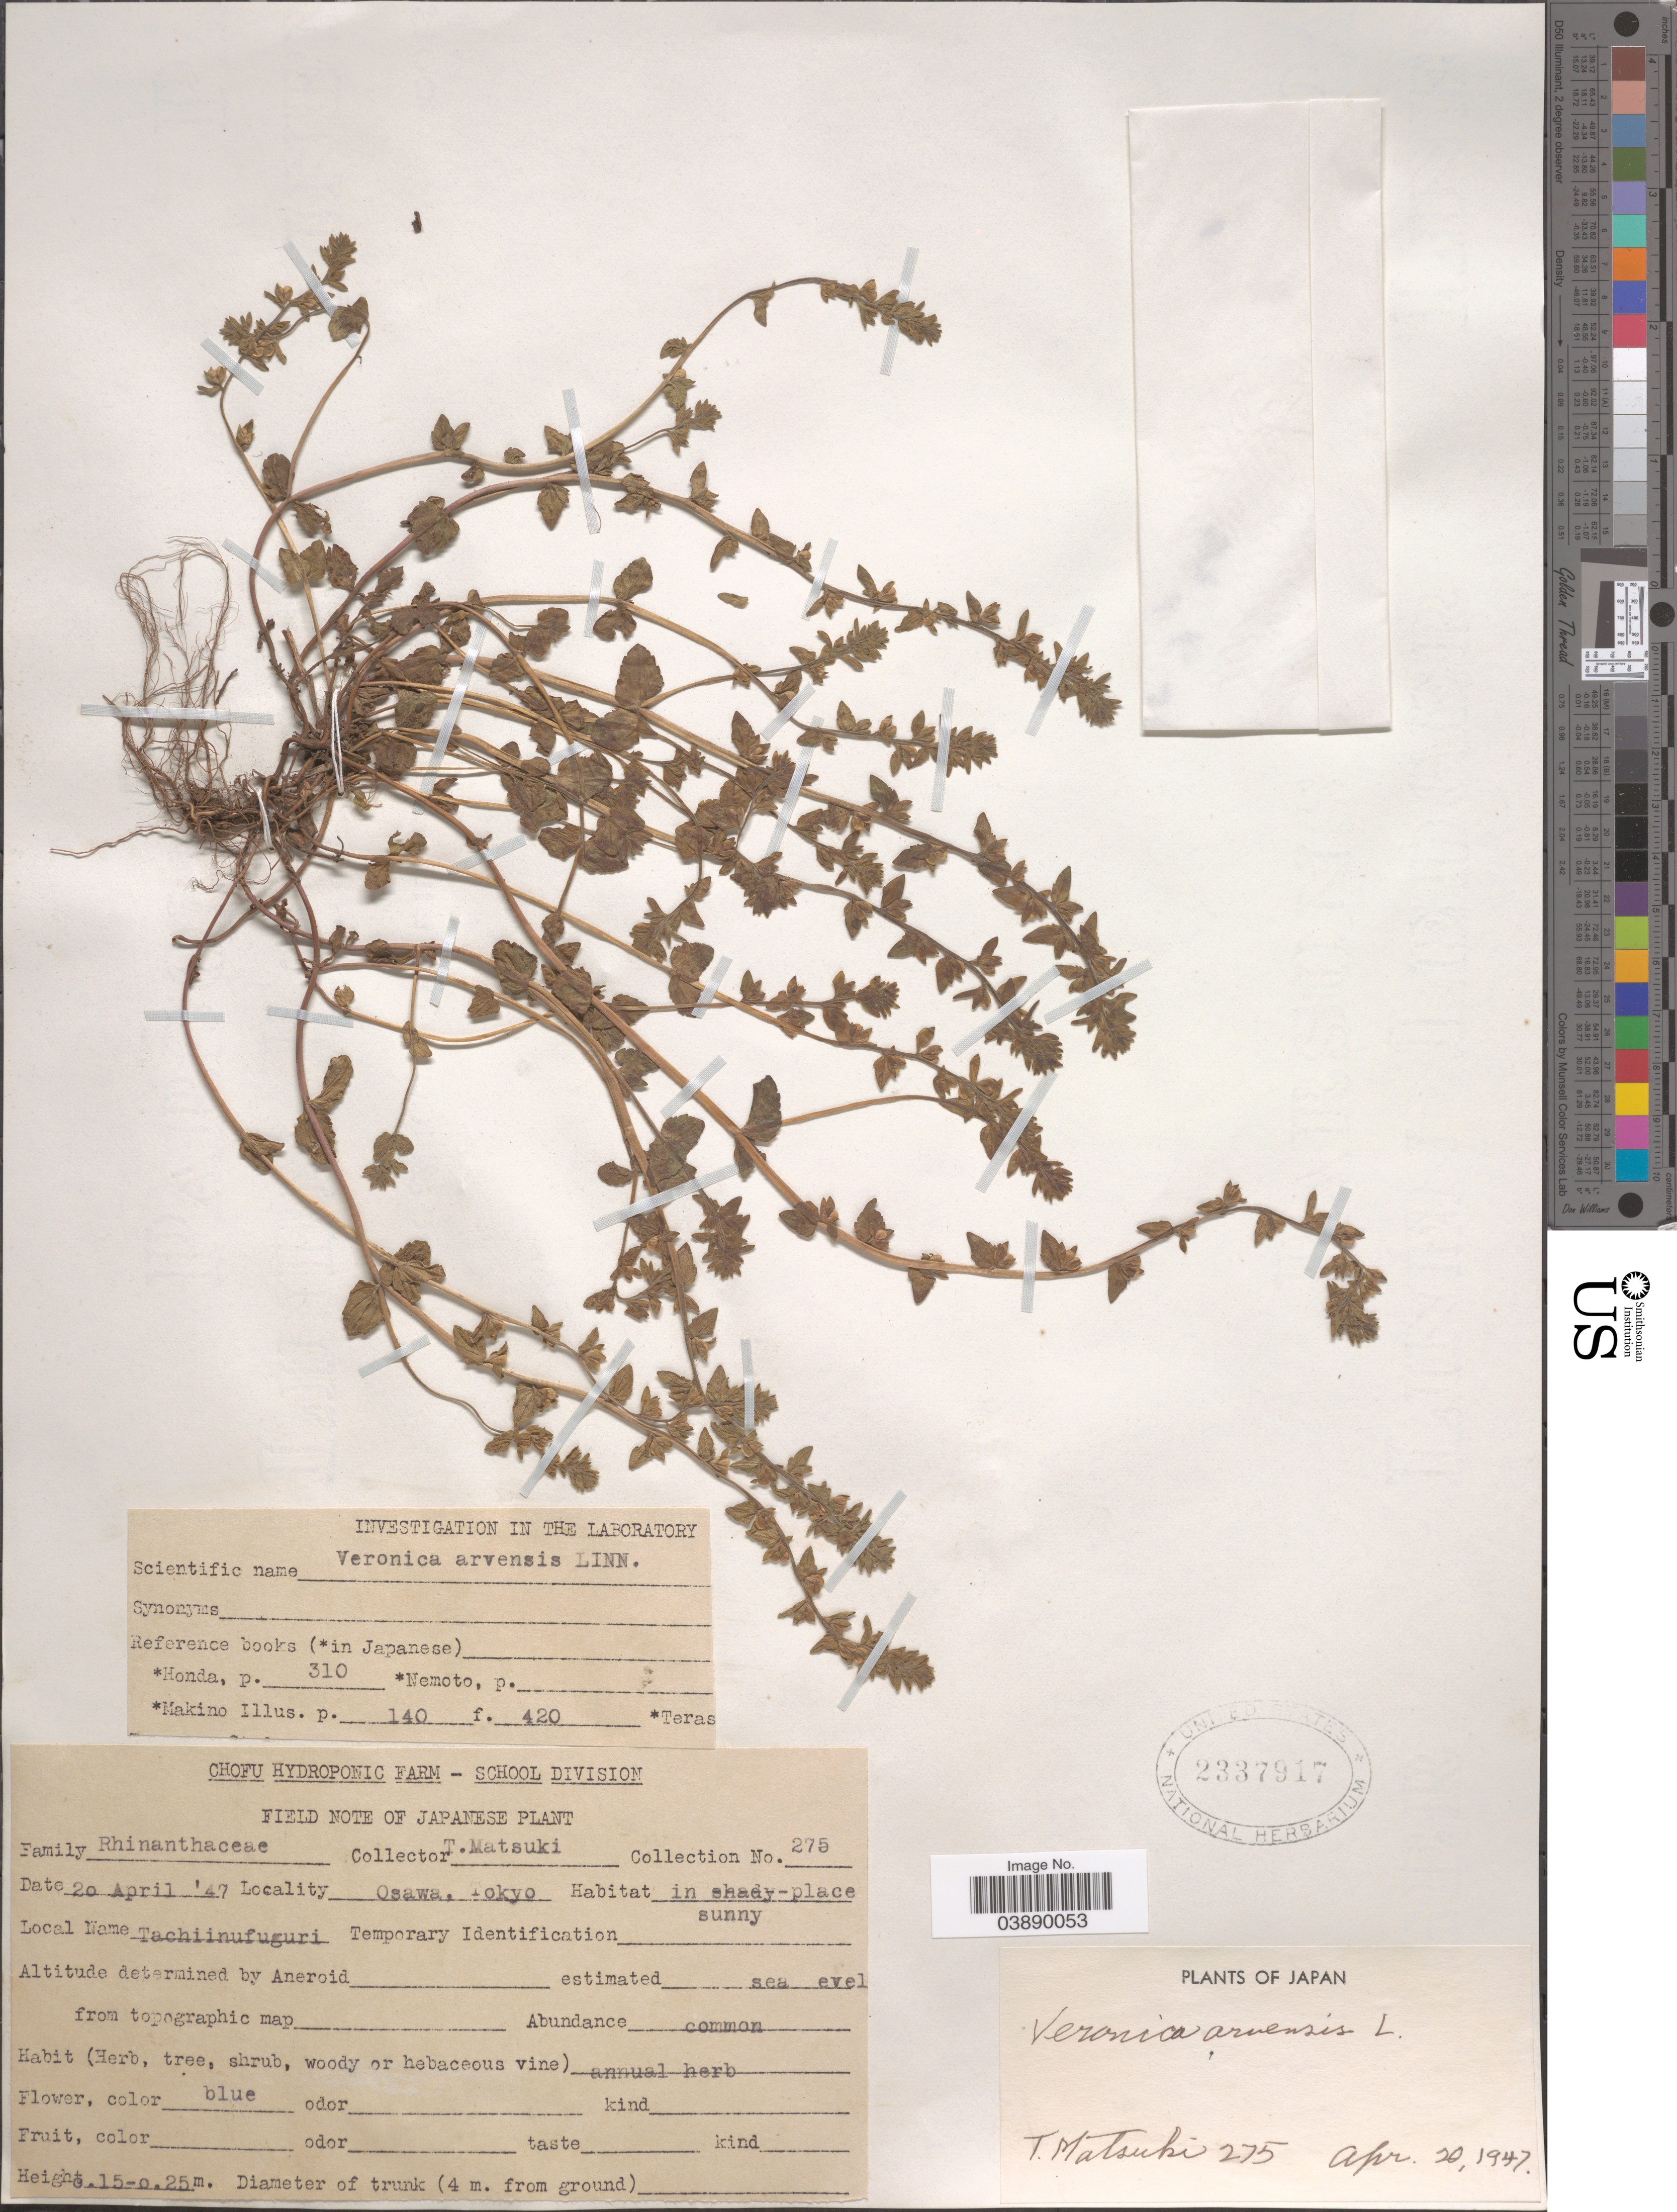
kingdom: Plantae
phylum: Tracheophyta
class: Magnoliopsida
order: Lamiales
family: Plantaginaceae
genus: Veronica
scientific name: Veronica arvensis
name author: L.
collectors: T. Matsuki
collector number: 275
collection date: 1947-04-20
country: Japan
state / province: Tokyo, Federal City of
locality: Osawa, Tokyo.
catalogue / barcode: US 2337917